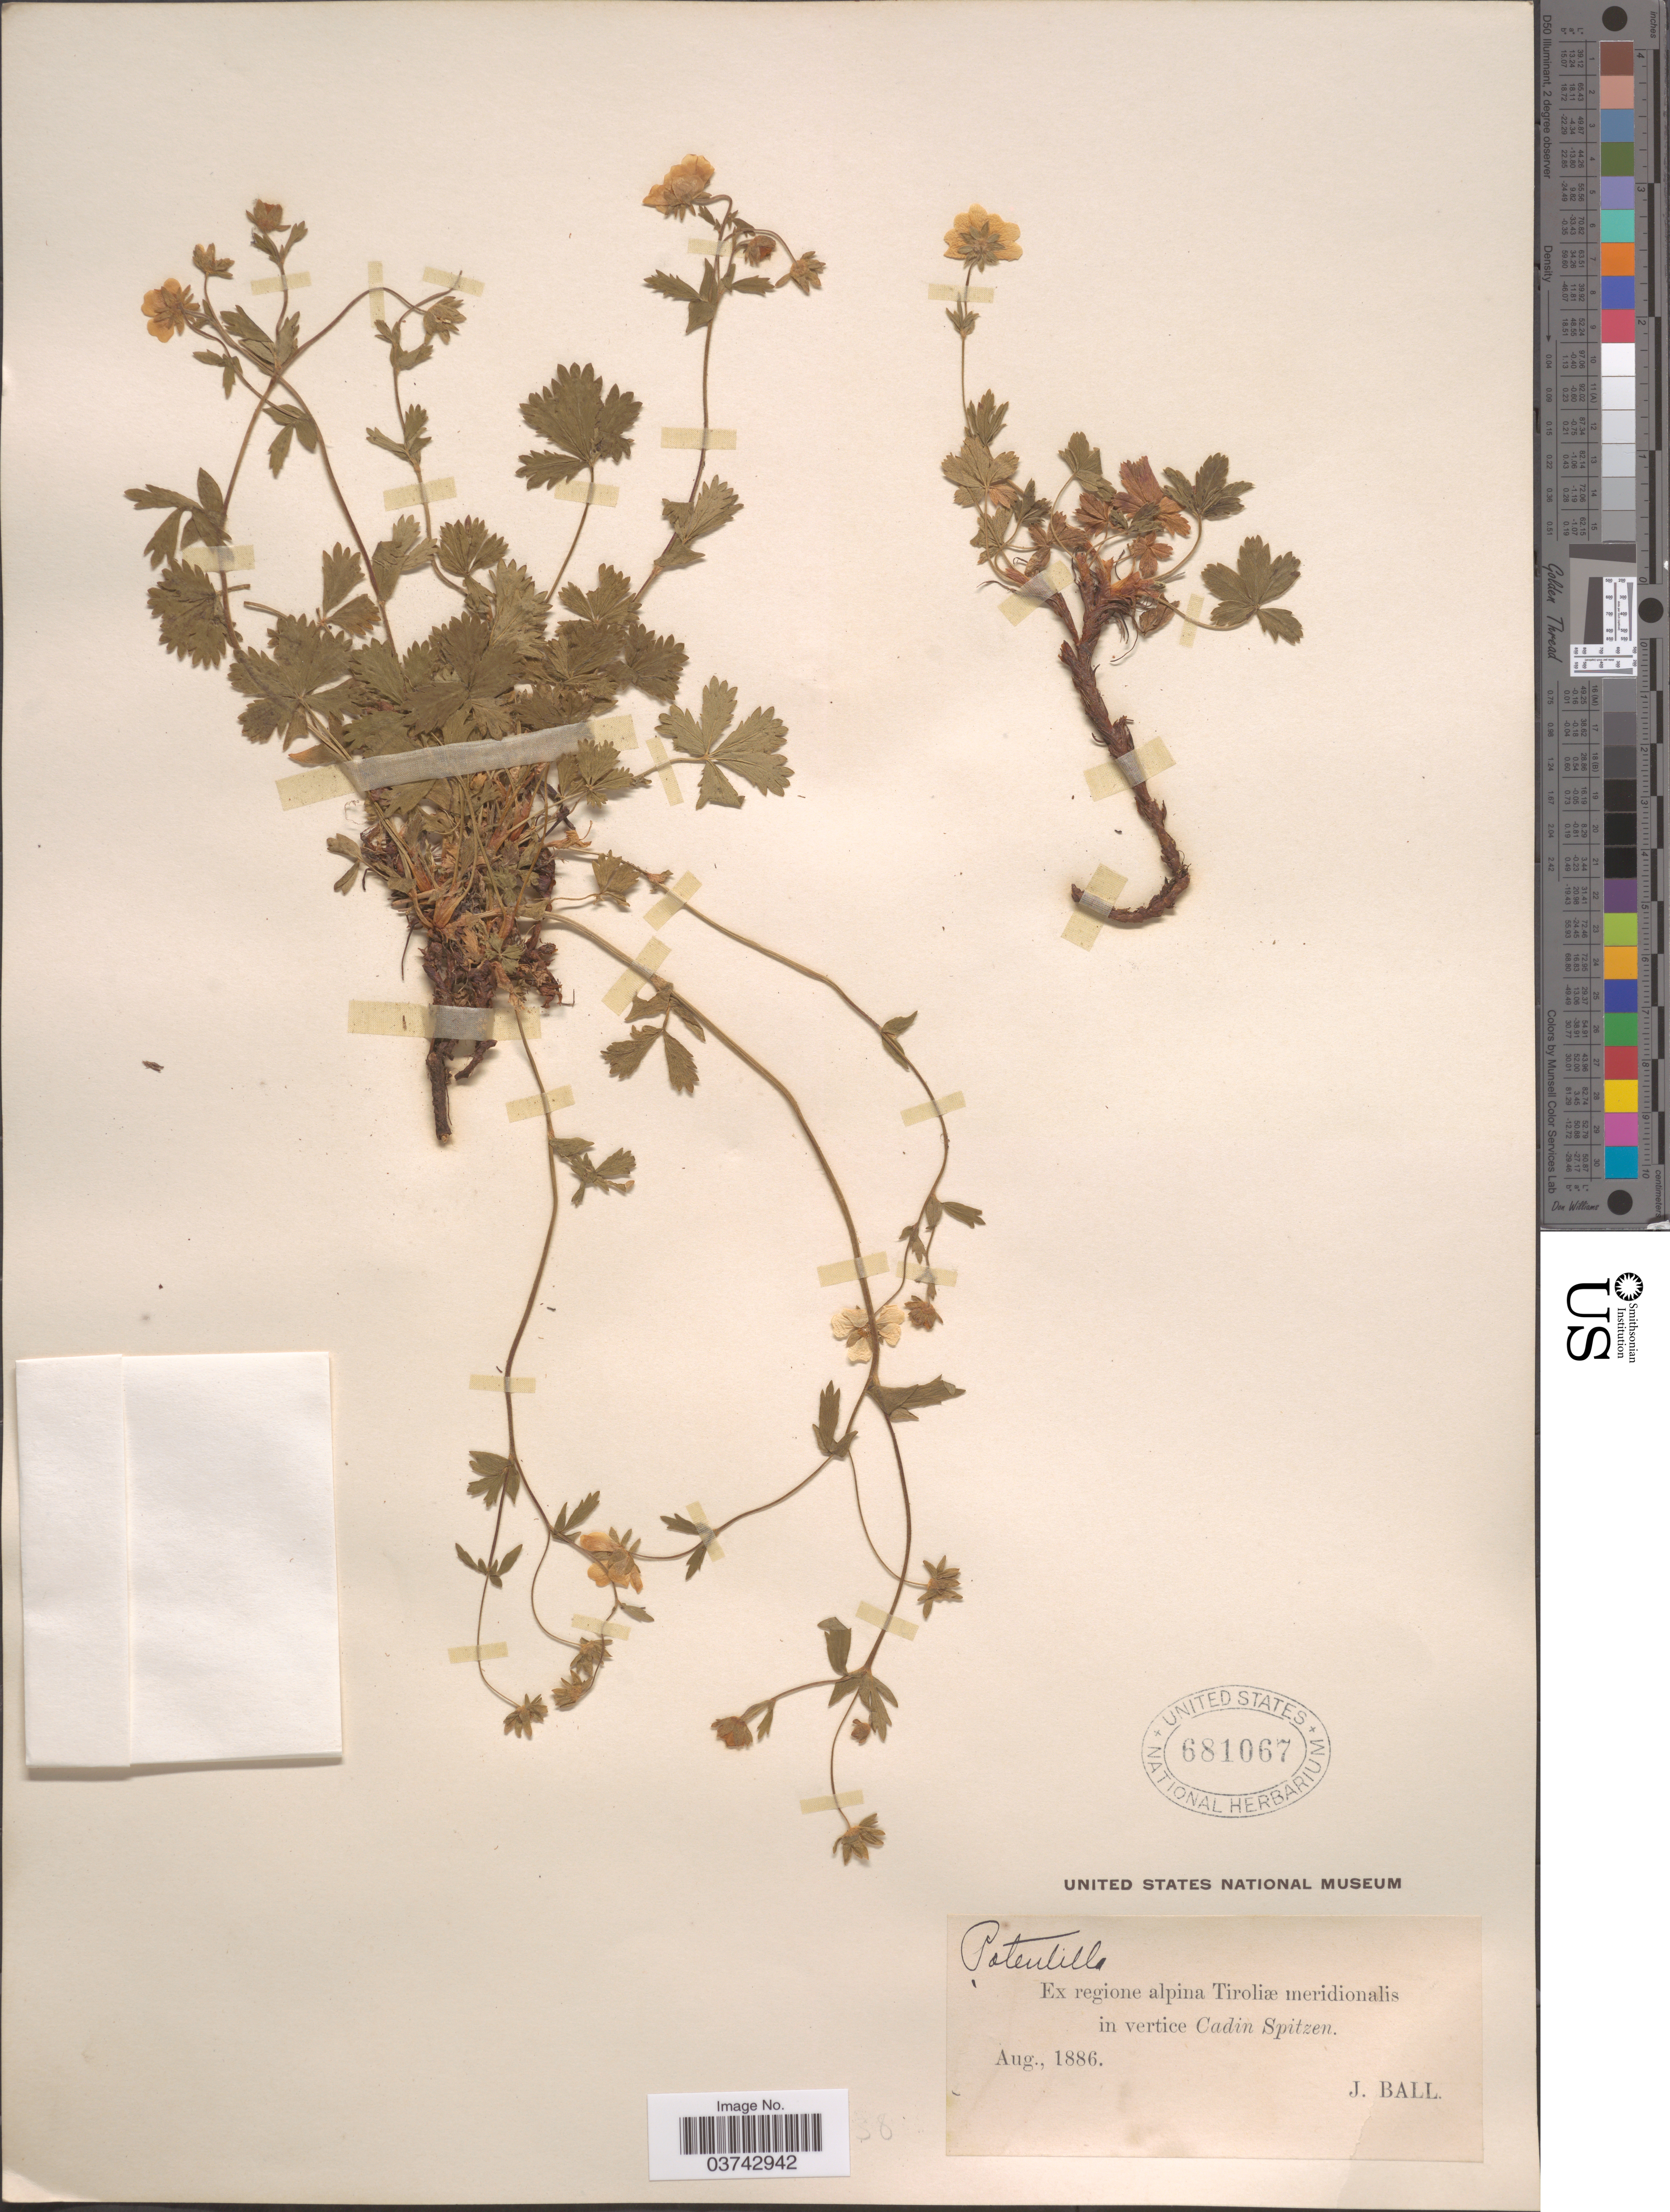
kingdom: Plantae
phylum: Tracheophyta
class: Magnoliopsida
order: Rosales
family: Rosaceae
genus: Potentilla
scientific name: Potentilla sp.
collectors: J. Ball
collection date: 1886-08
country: Italy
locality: Ex regione alpina Tiroliæ meridionalis in vertice Cadin Spitzen.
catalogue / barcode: US 681067